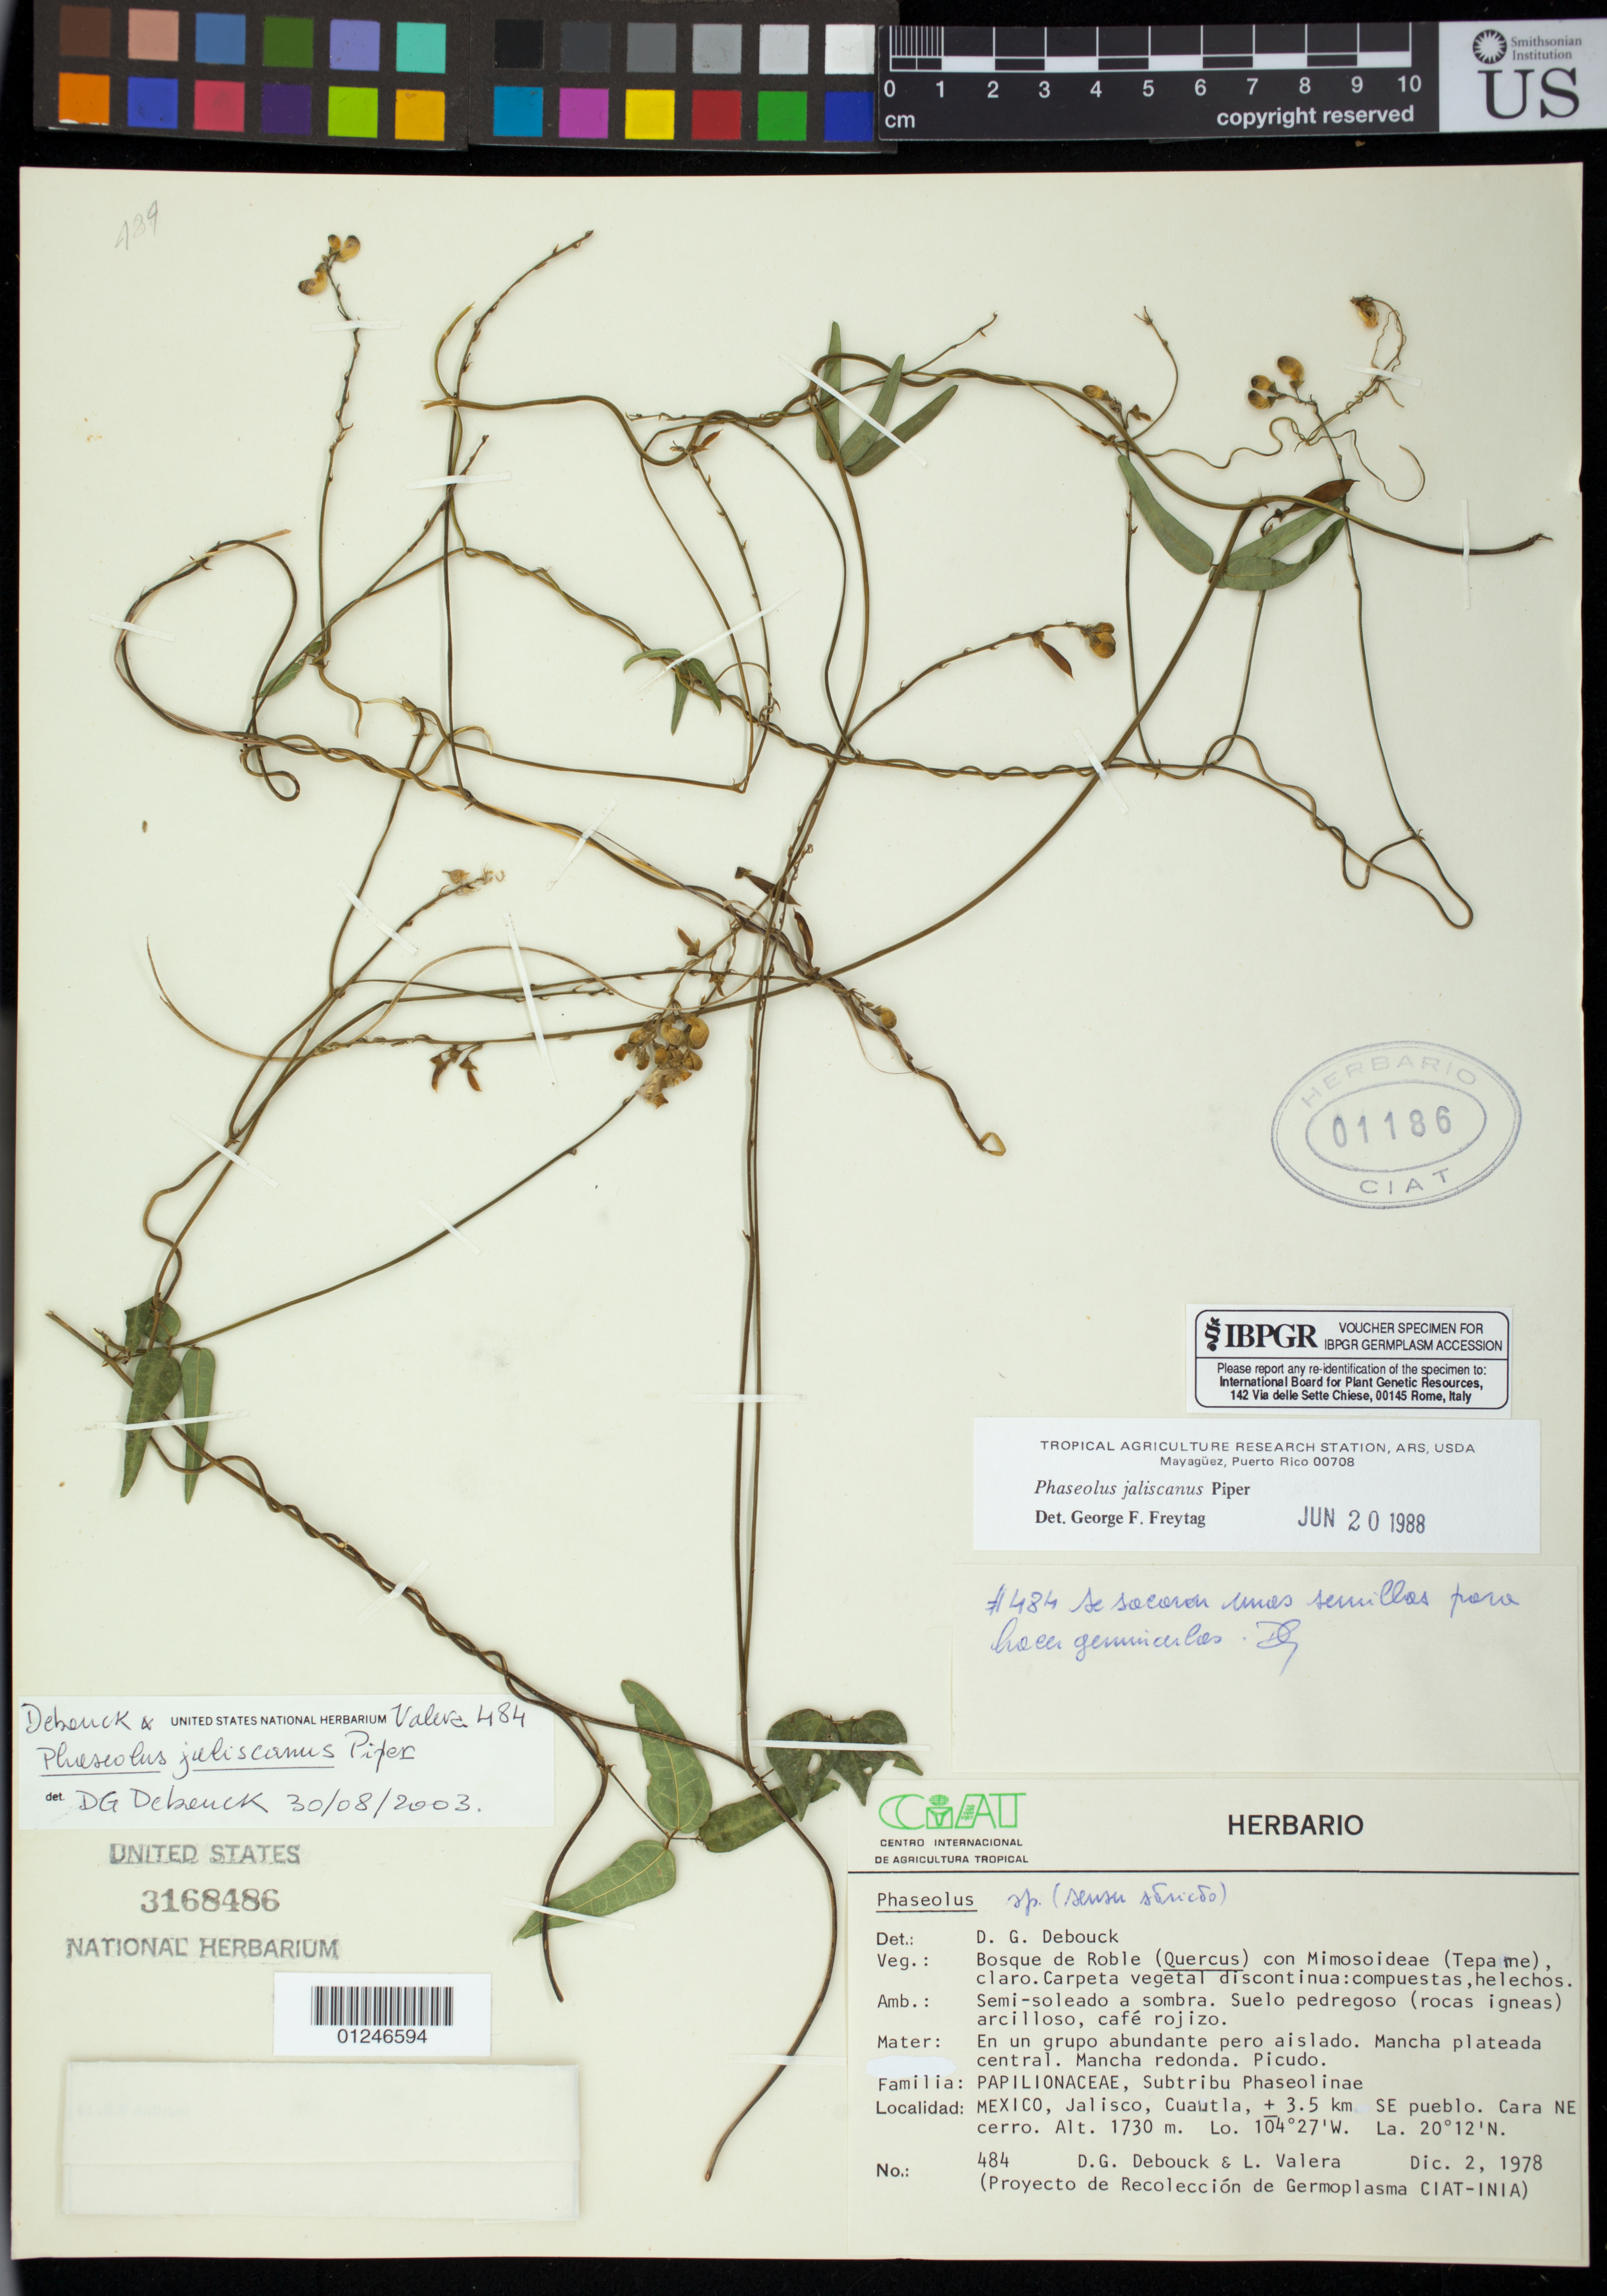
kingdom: Plantae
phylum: Tracheophyta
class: Magnoliopsida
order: Fabales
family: Fabaceae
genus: Phaseolus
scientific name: Phaseolus jaliscanus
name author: Piper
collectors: D. Debouck & L. Valera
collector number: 484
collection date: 1978-12-02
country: México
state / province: Jalisco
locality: Cuautla, 3.5 km SE Pueblo. Cara NE cerro.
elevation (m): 1730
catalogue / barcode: US 3168486